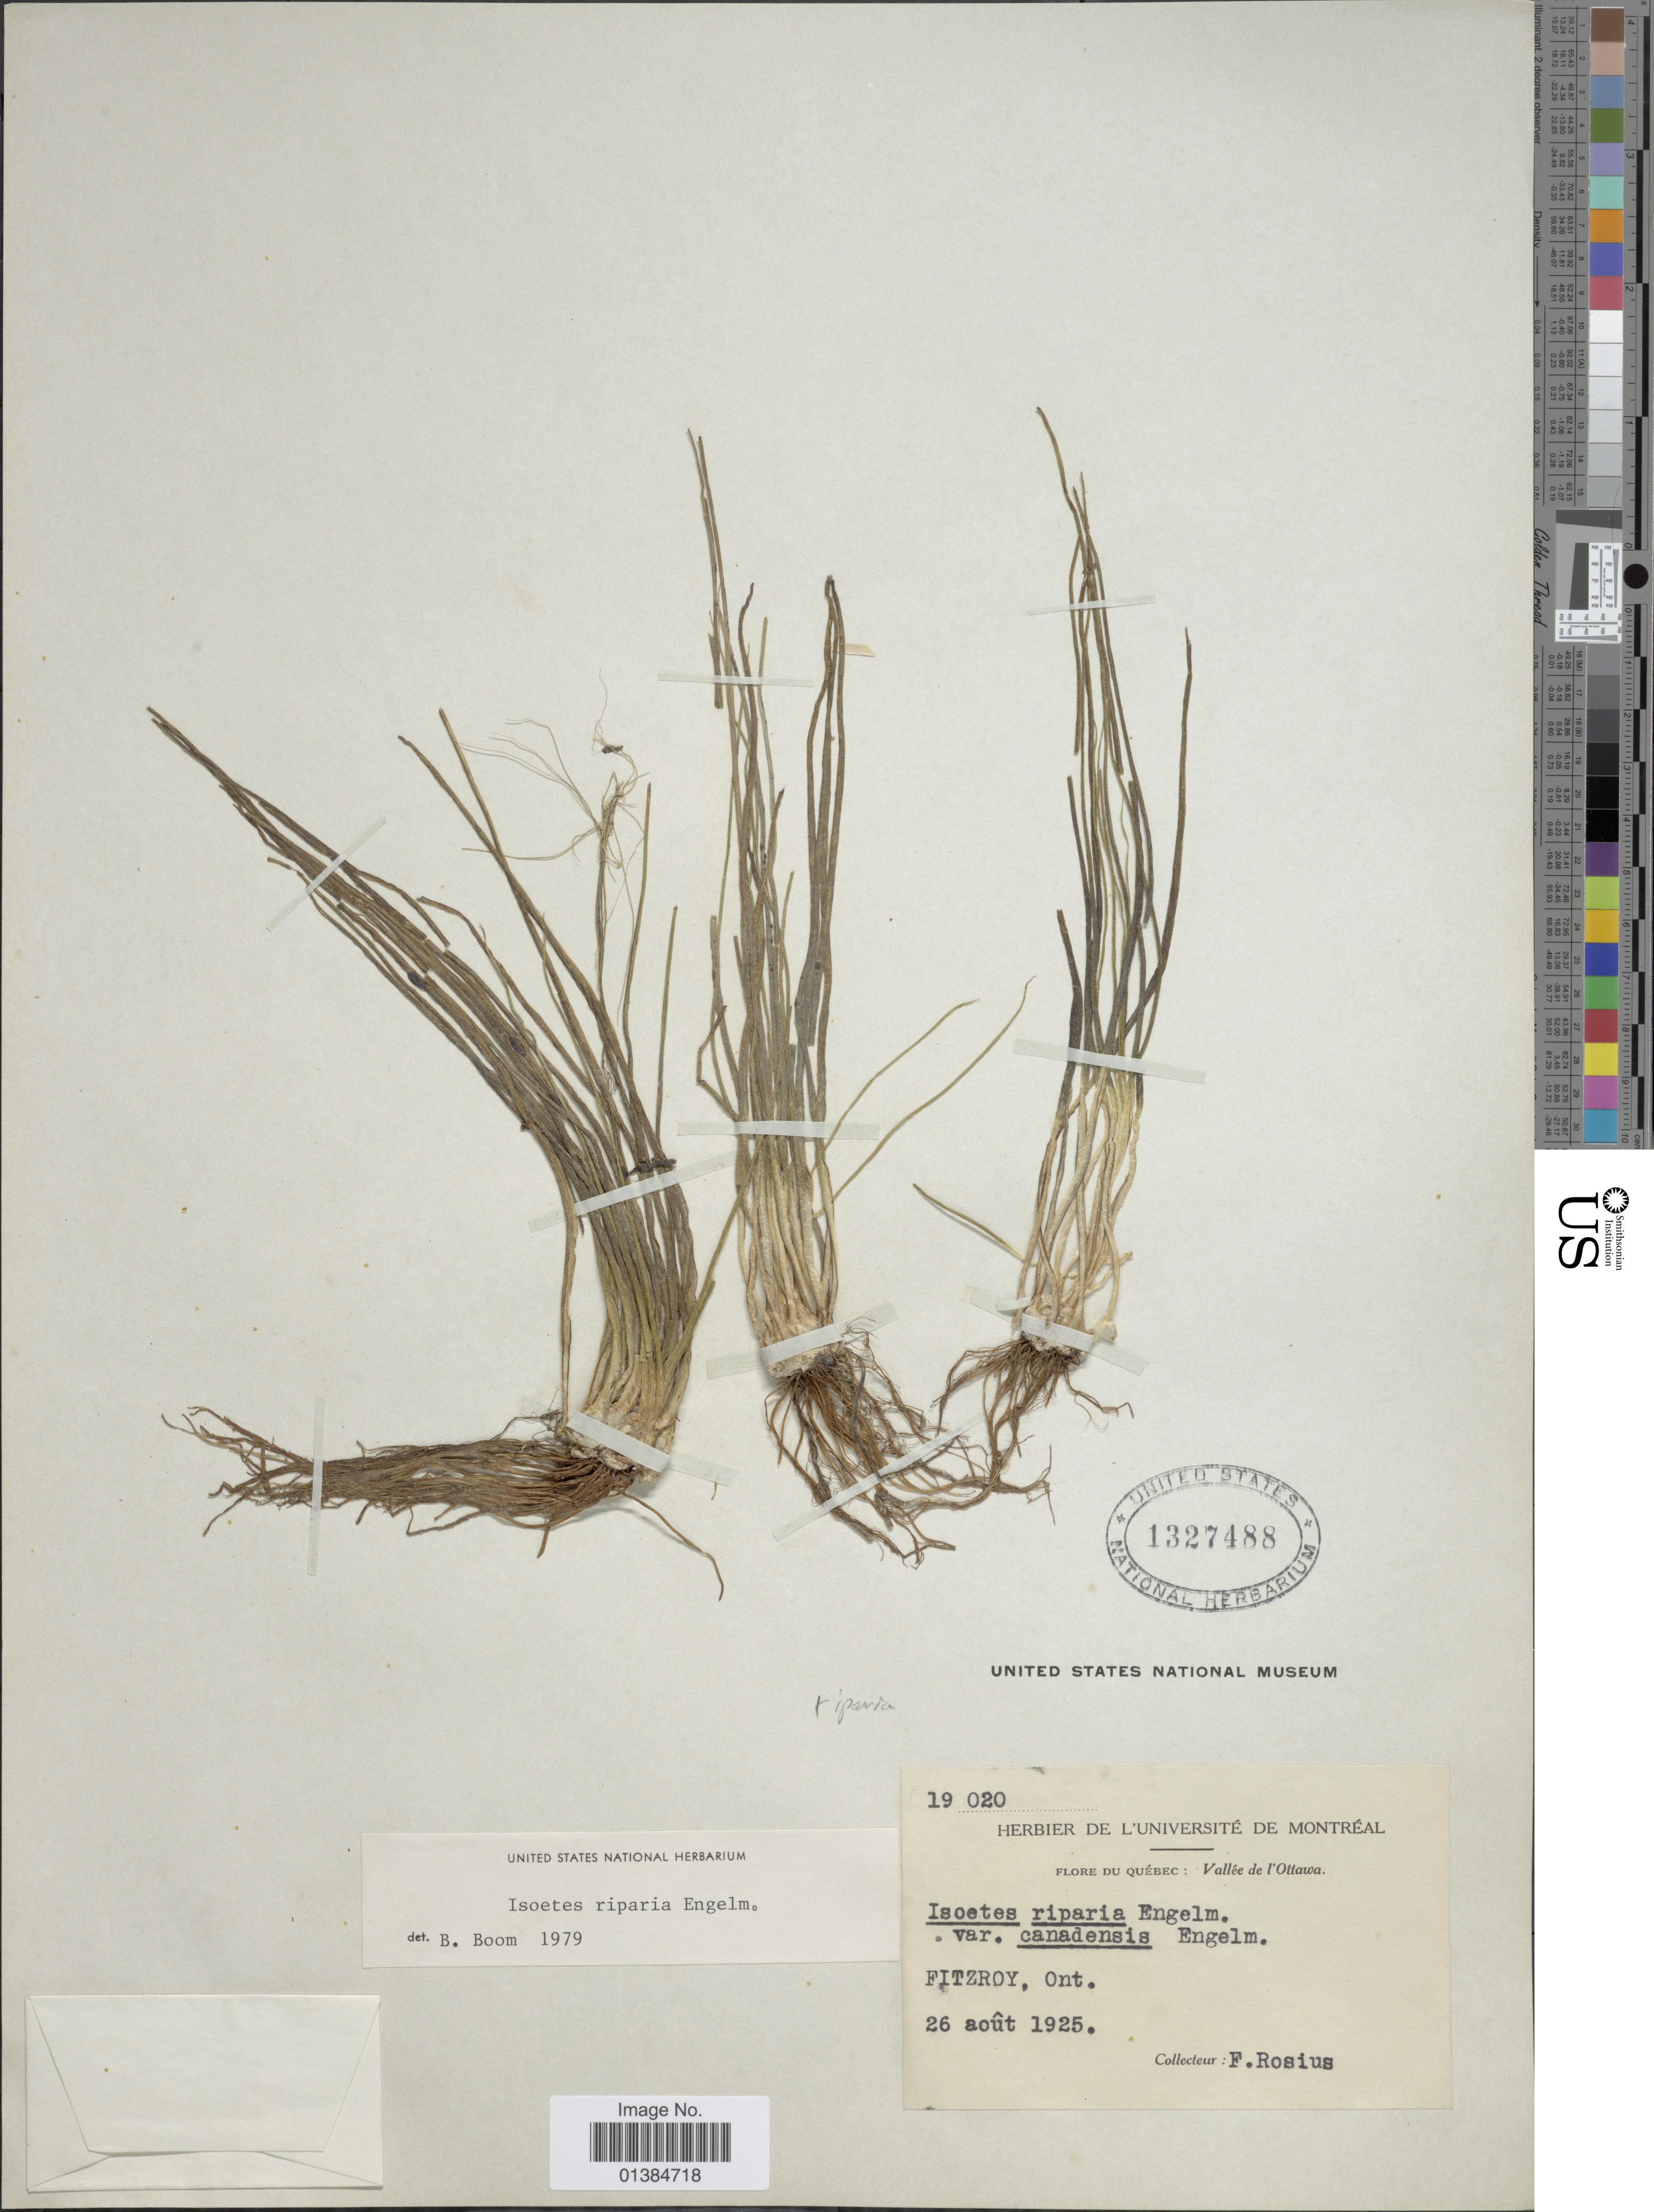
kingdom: Plantae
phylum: Tracheophyta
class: Lycopodiopsida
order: Isoetales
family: Isoetaceae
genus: Isoetes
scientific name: Isoetes riparia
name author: Engelm. ex A. Braun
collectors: F. Rosius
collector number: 19020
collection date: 1925-08-26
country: Canada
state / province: Quebec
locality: Vallée de l'Ottawa. Fitzroy, Ont.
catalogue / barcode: US 1327488